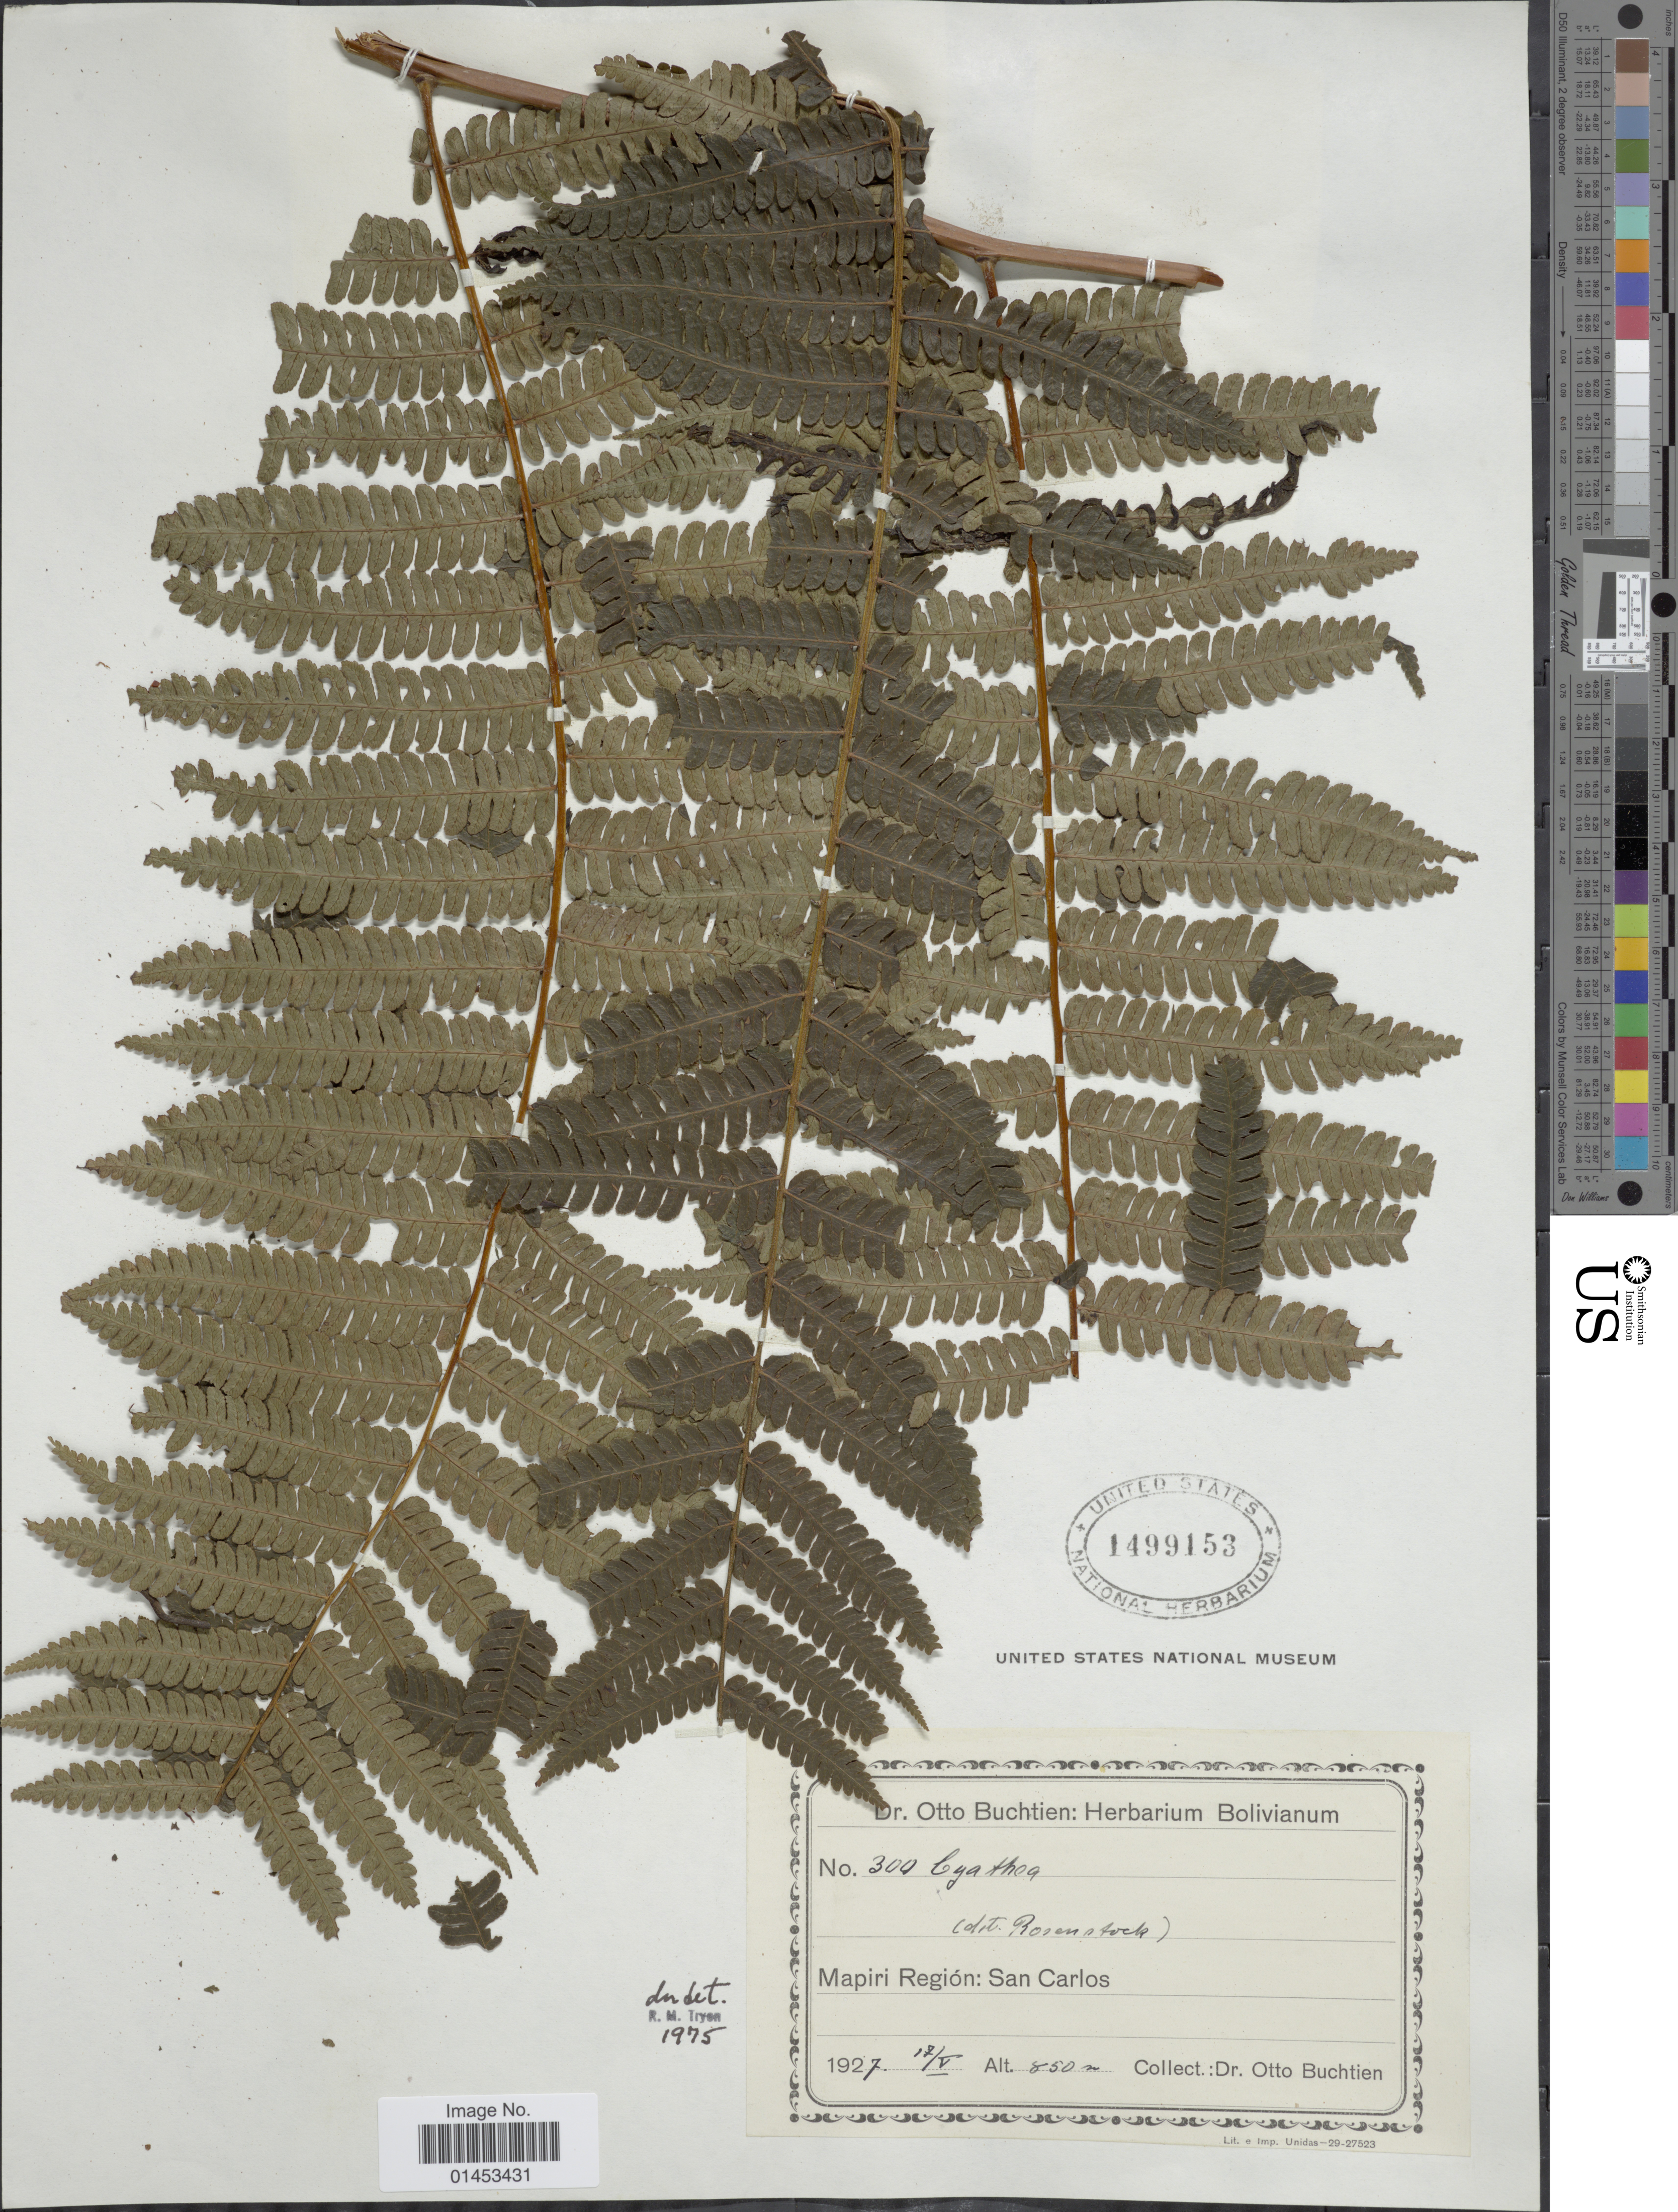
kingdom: Plantae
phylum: Tracheophyta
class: Polypodiopsida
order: Cyatheales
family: Cyatheaceae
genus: Cyathea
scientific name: Cyathea sp.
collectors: O. Buchtien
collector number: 300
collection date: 1927-05-17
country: Bolivia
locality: Mapiri Region: San Carlos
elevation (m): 850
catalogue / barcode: US 1499153